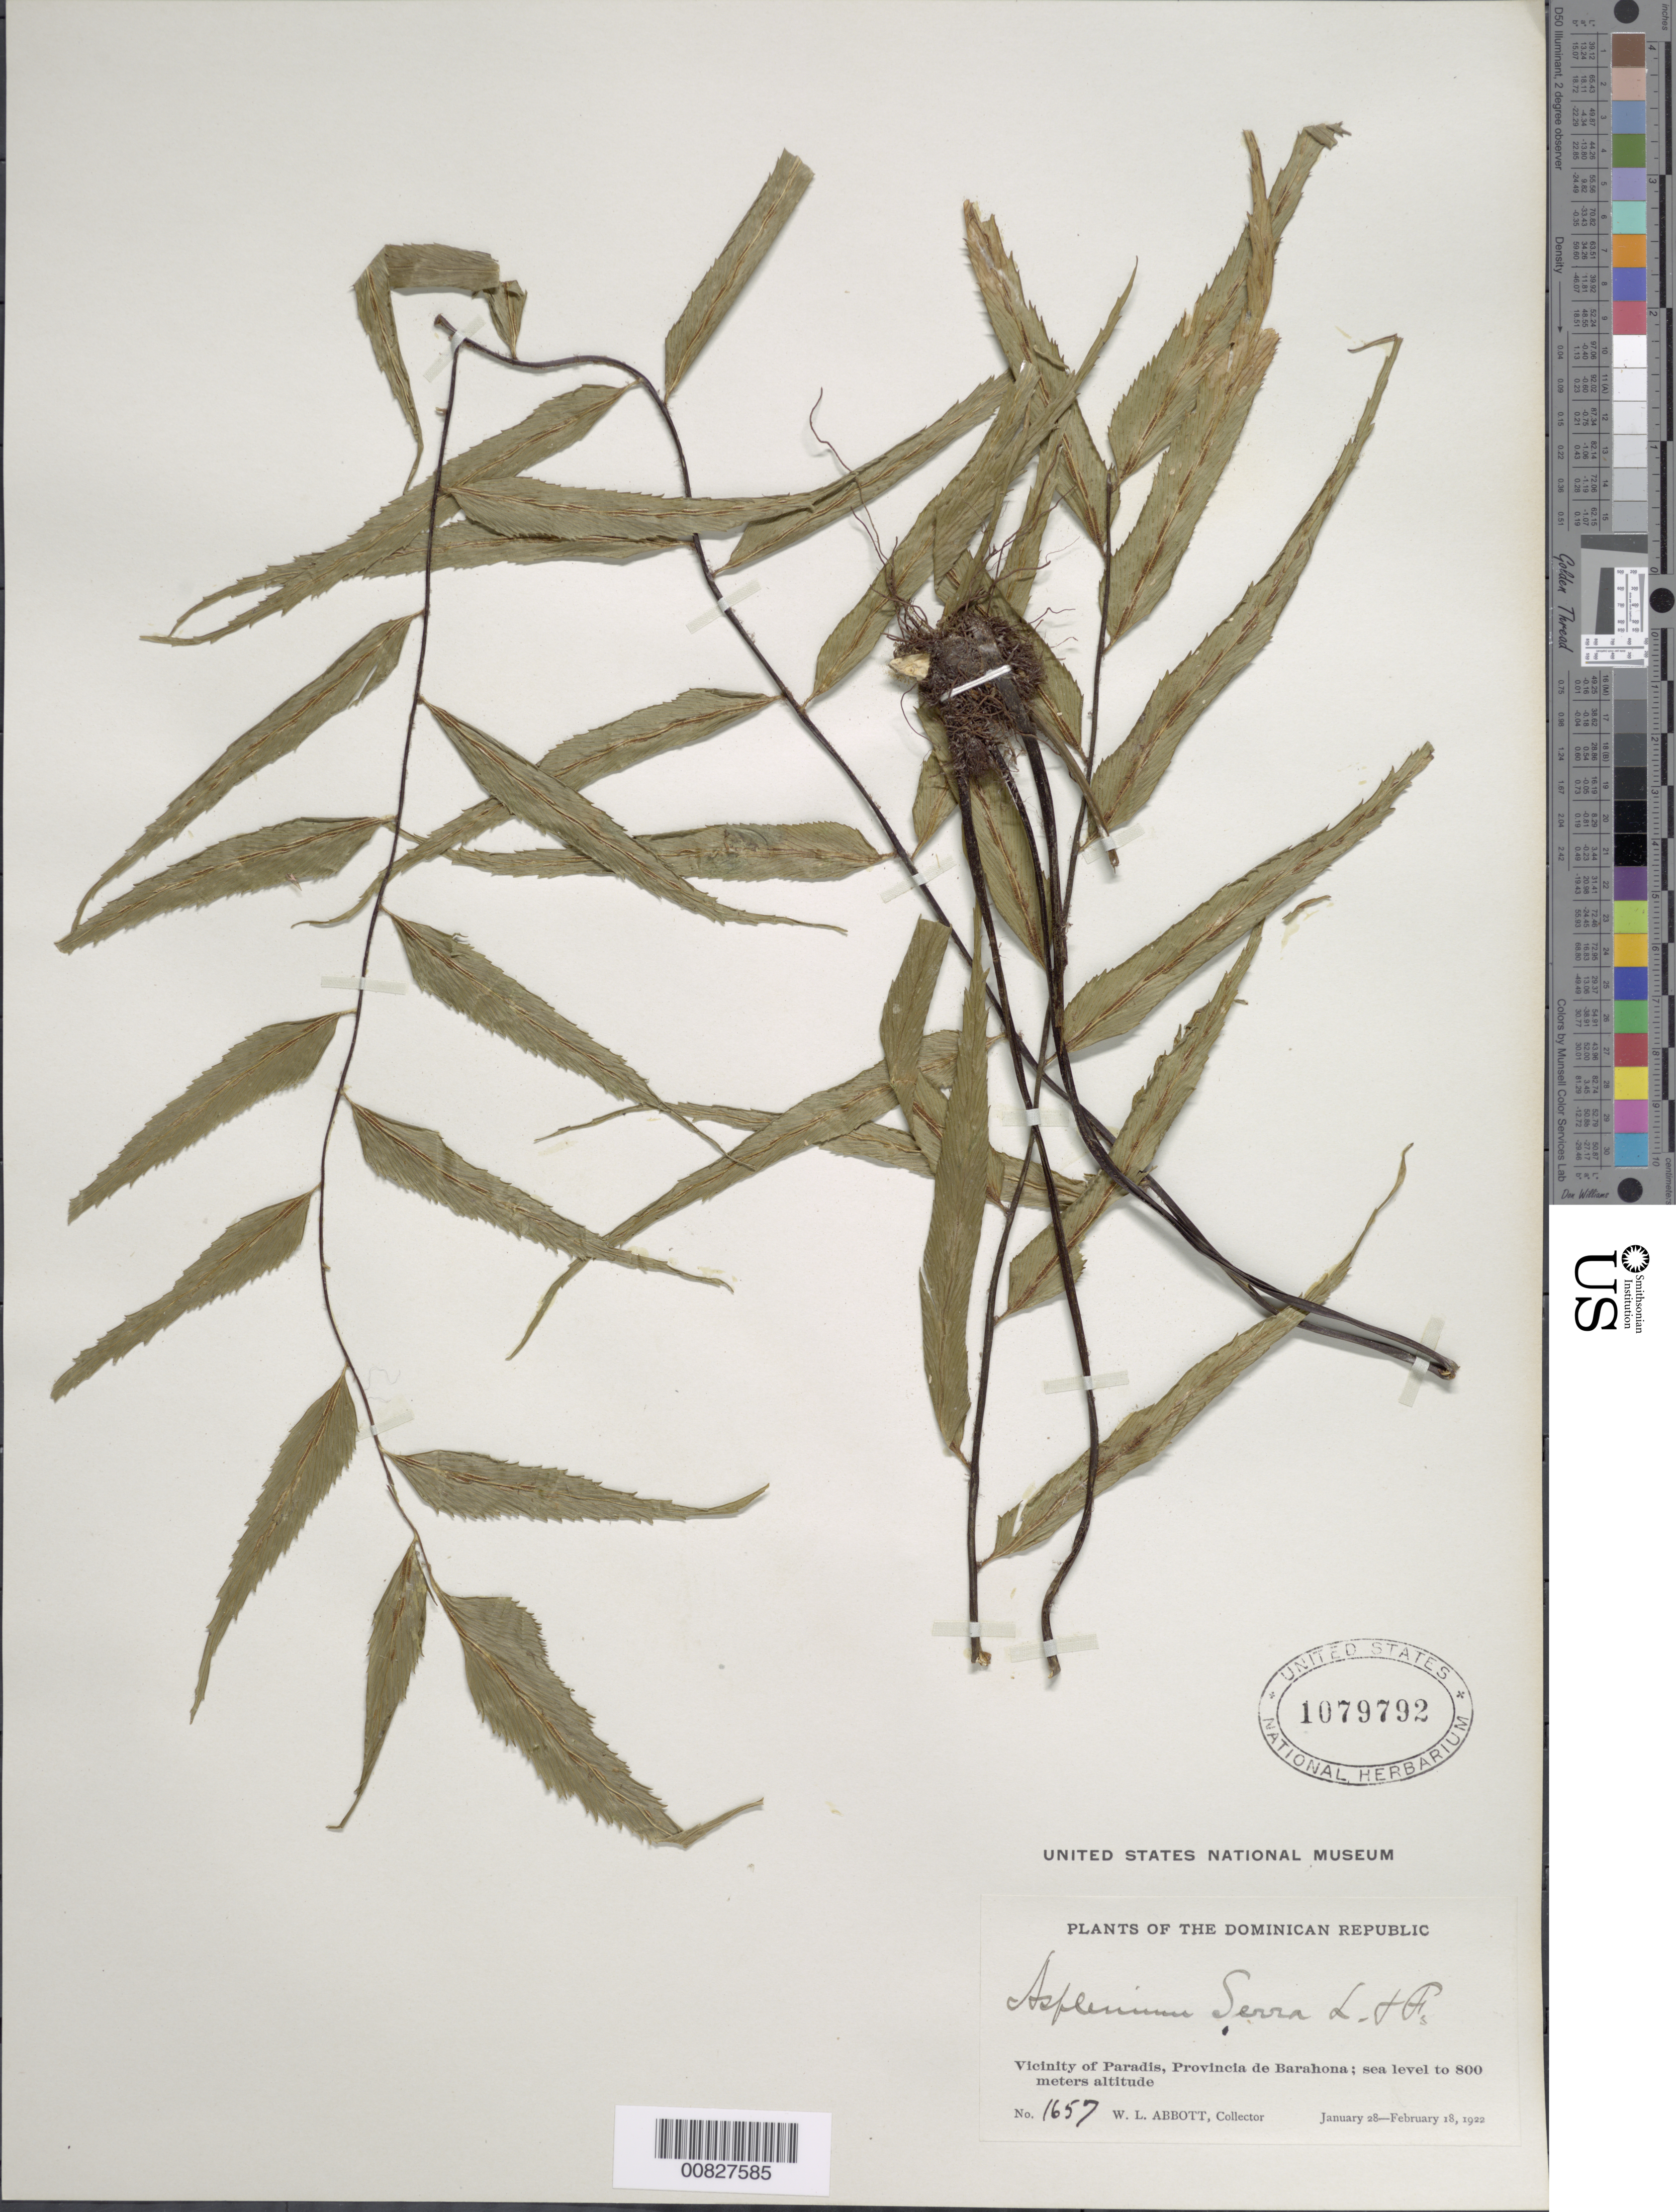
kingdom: Plantae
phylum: Tracheophyta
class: Polypodiopsida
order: Polypodiales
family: Aspleniaceae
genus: Asplenium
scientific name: Asplenium serra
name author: Langsd. & Fisch.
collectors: W. L. Abbott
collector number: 1657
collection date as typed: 28 Jan 1922 to 18 Feb 1922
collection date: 1922-01-28/1922-02-18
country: Dominican Republic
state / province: Barahona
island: Hispaniola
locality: Paradis vicinity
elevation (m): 0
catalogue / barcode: US 1079792